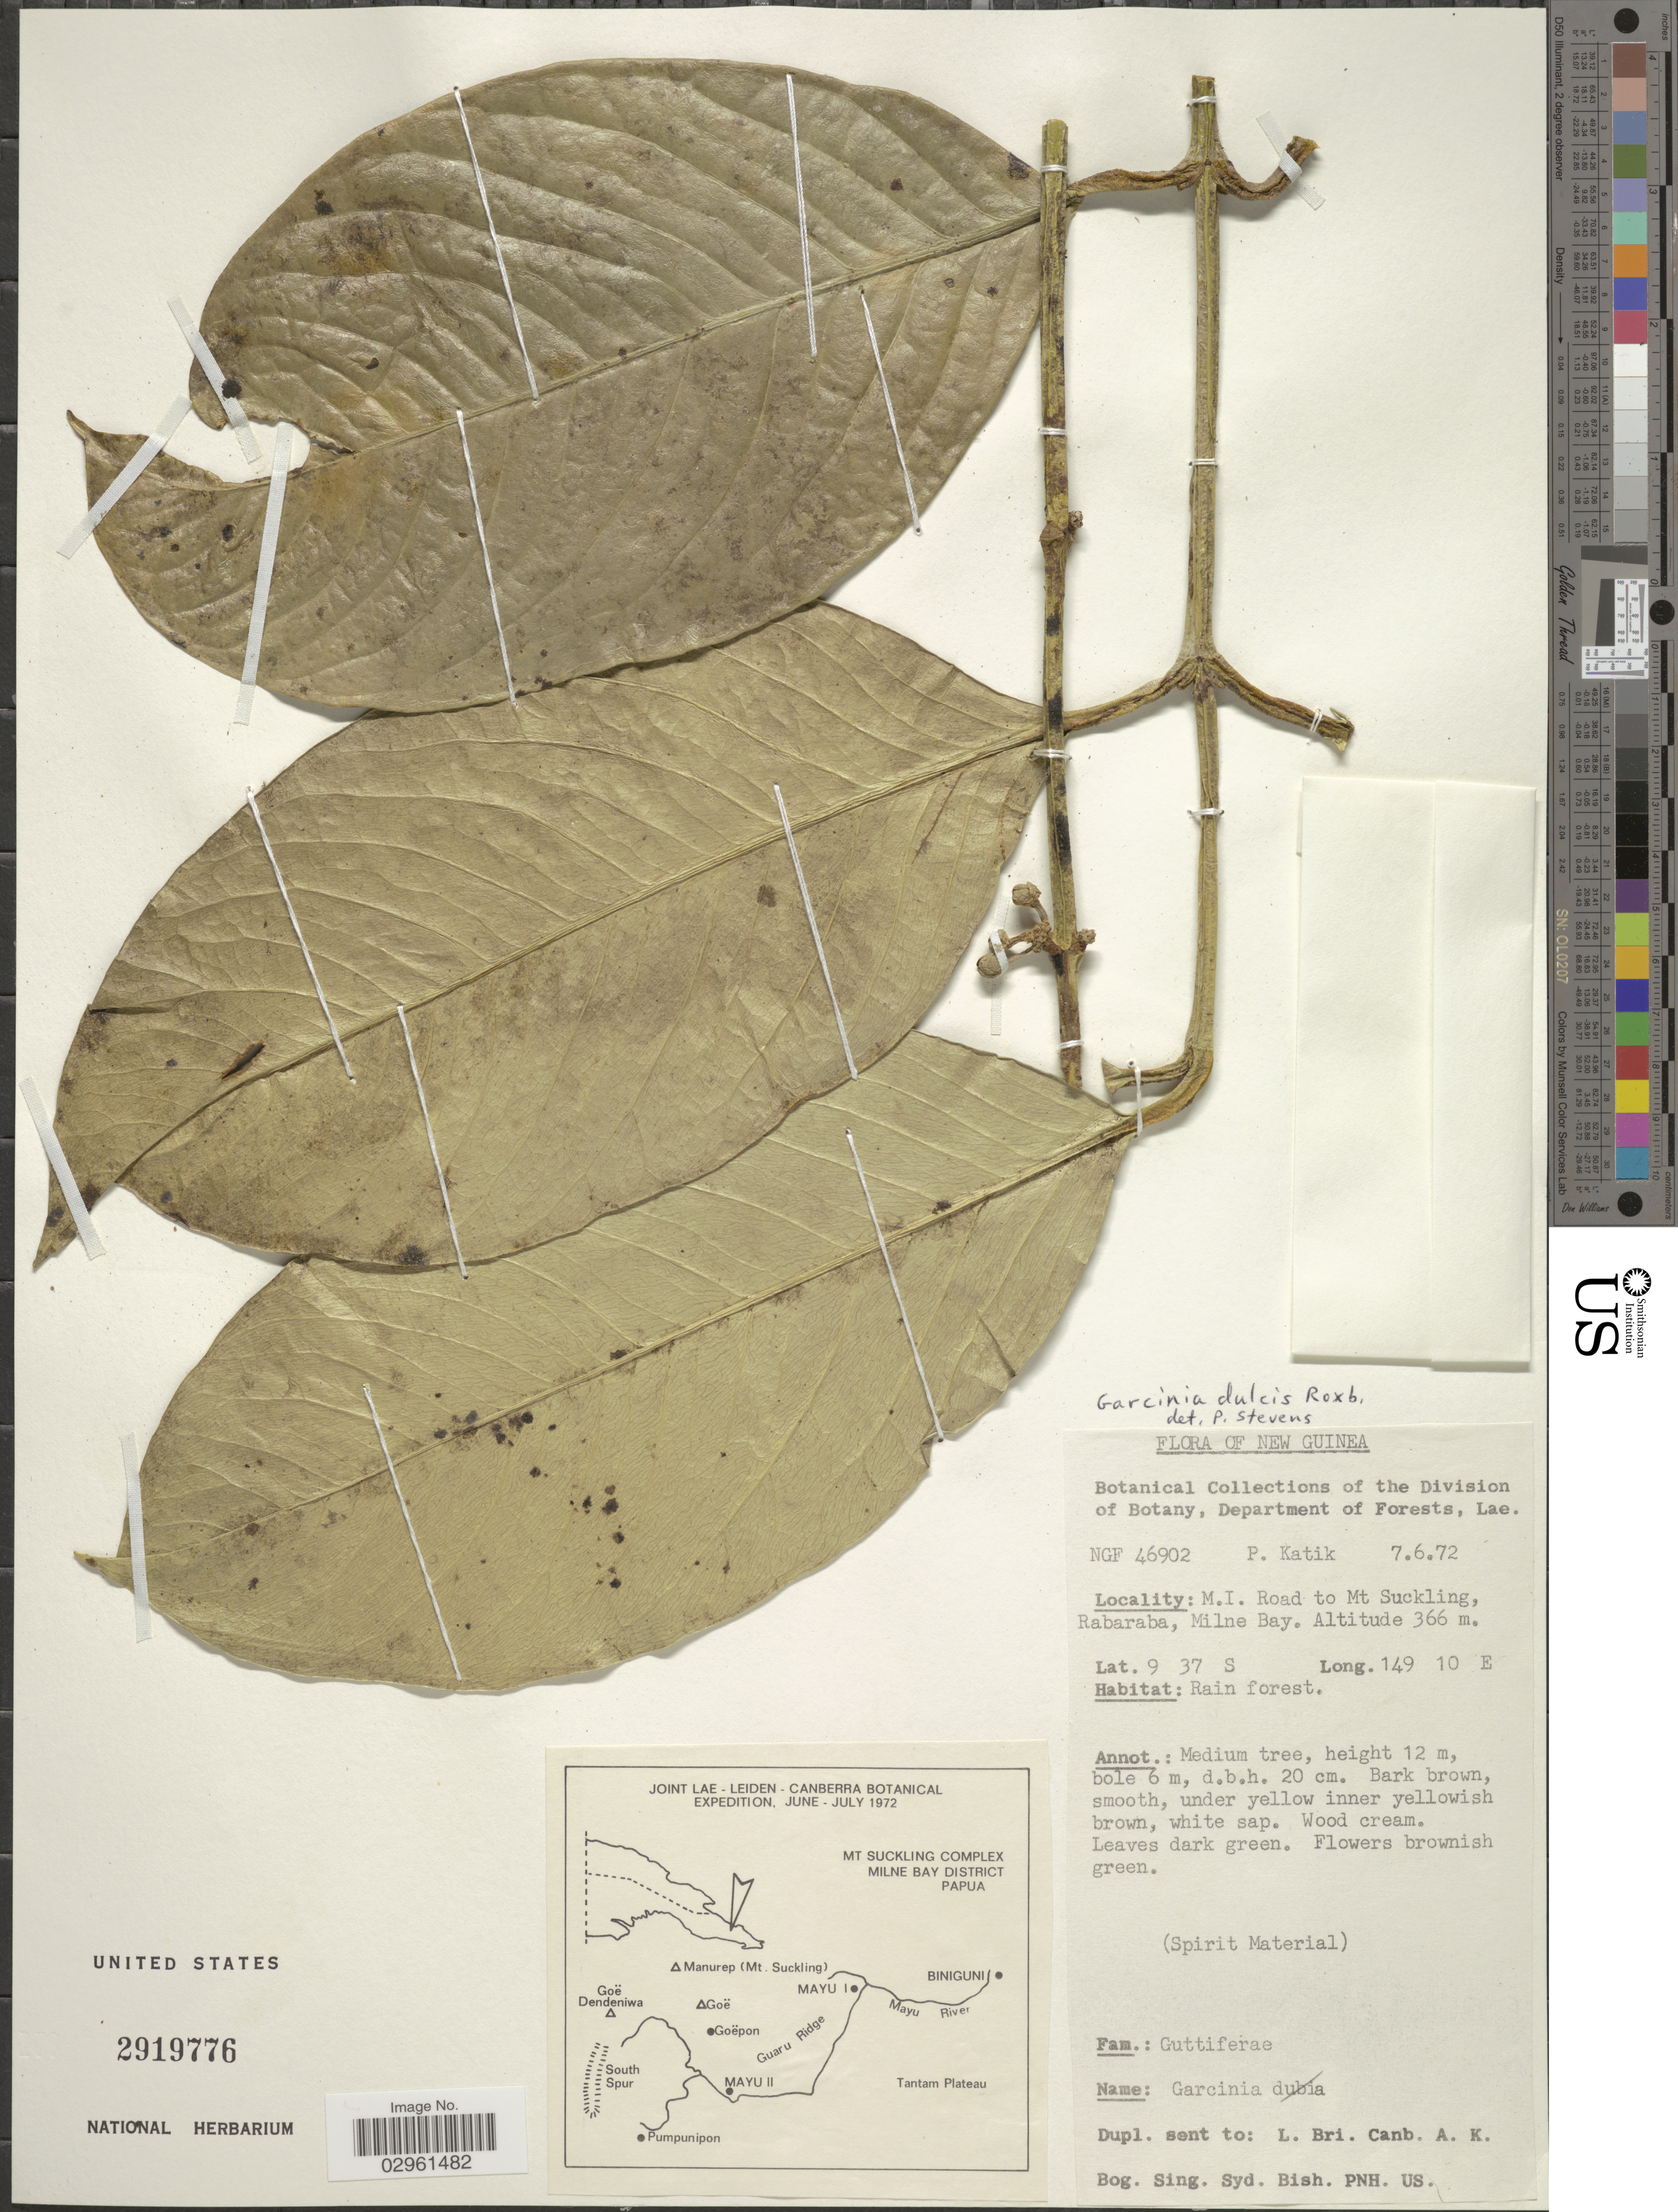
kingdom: Plantae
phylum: Tracheophyta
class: Magnoliopsida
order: Malpighiales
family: Clusiaceae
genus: Garcinia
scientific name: Garcinia dulcis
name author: (Roxb.) Kurz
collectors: P. Katik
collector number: NGF46902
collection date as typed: Transcribed d/m/y: 7/6/72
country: Papua New Guinea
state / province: Milne Bay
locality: New Guinea. M.I. Road to Mt Suckling, Rabaraba, Milne Bay.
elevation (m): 366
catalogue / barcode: US 2919776